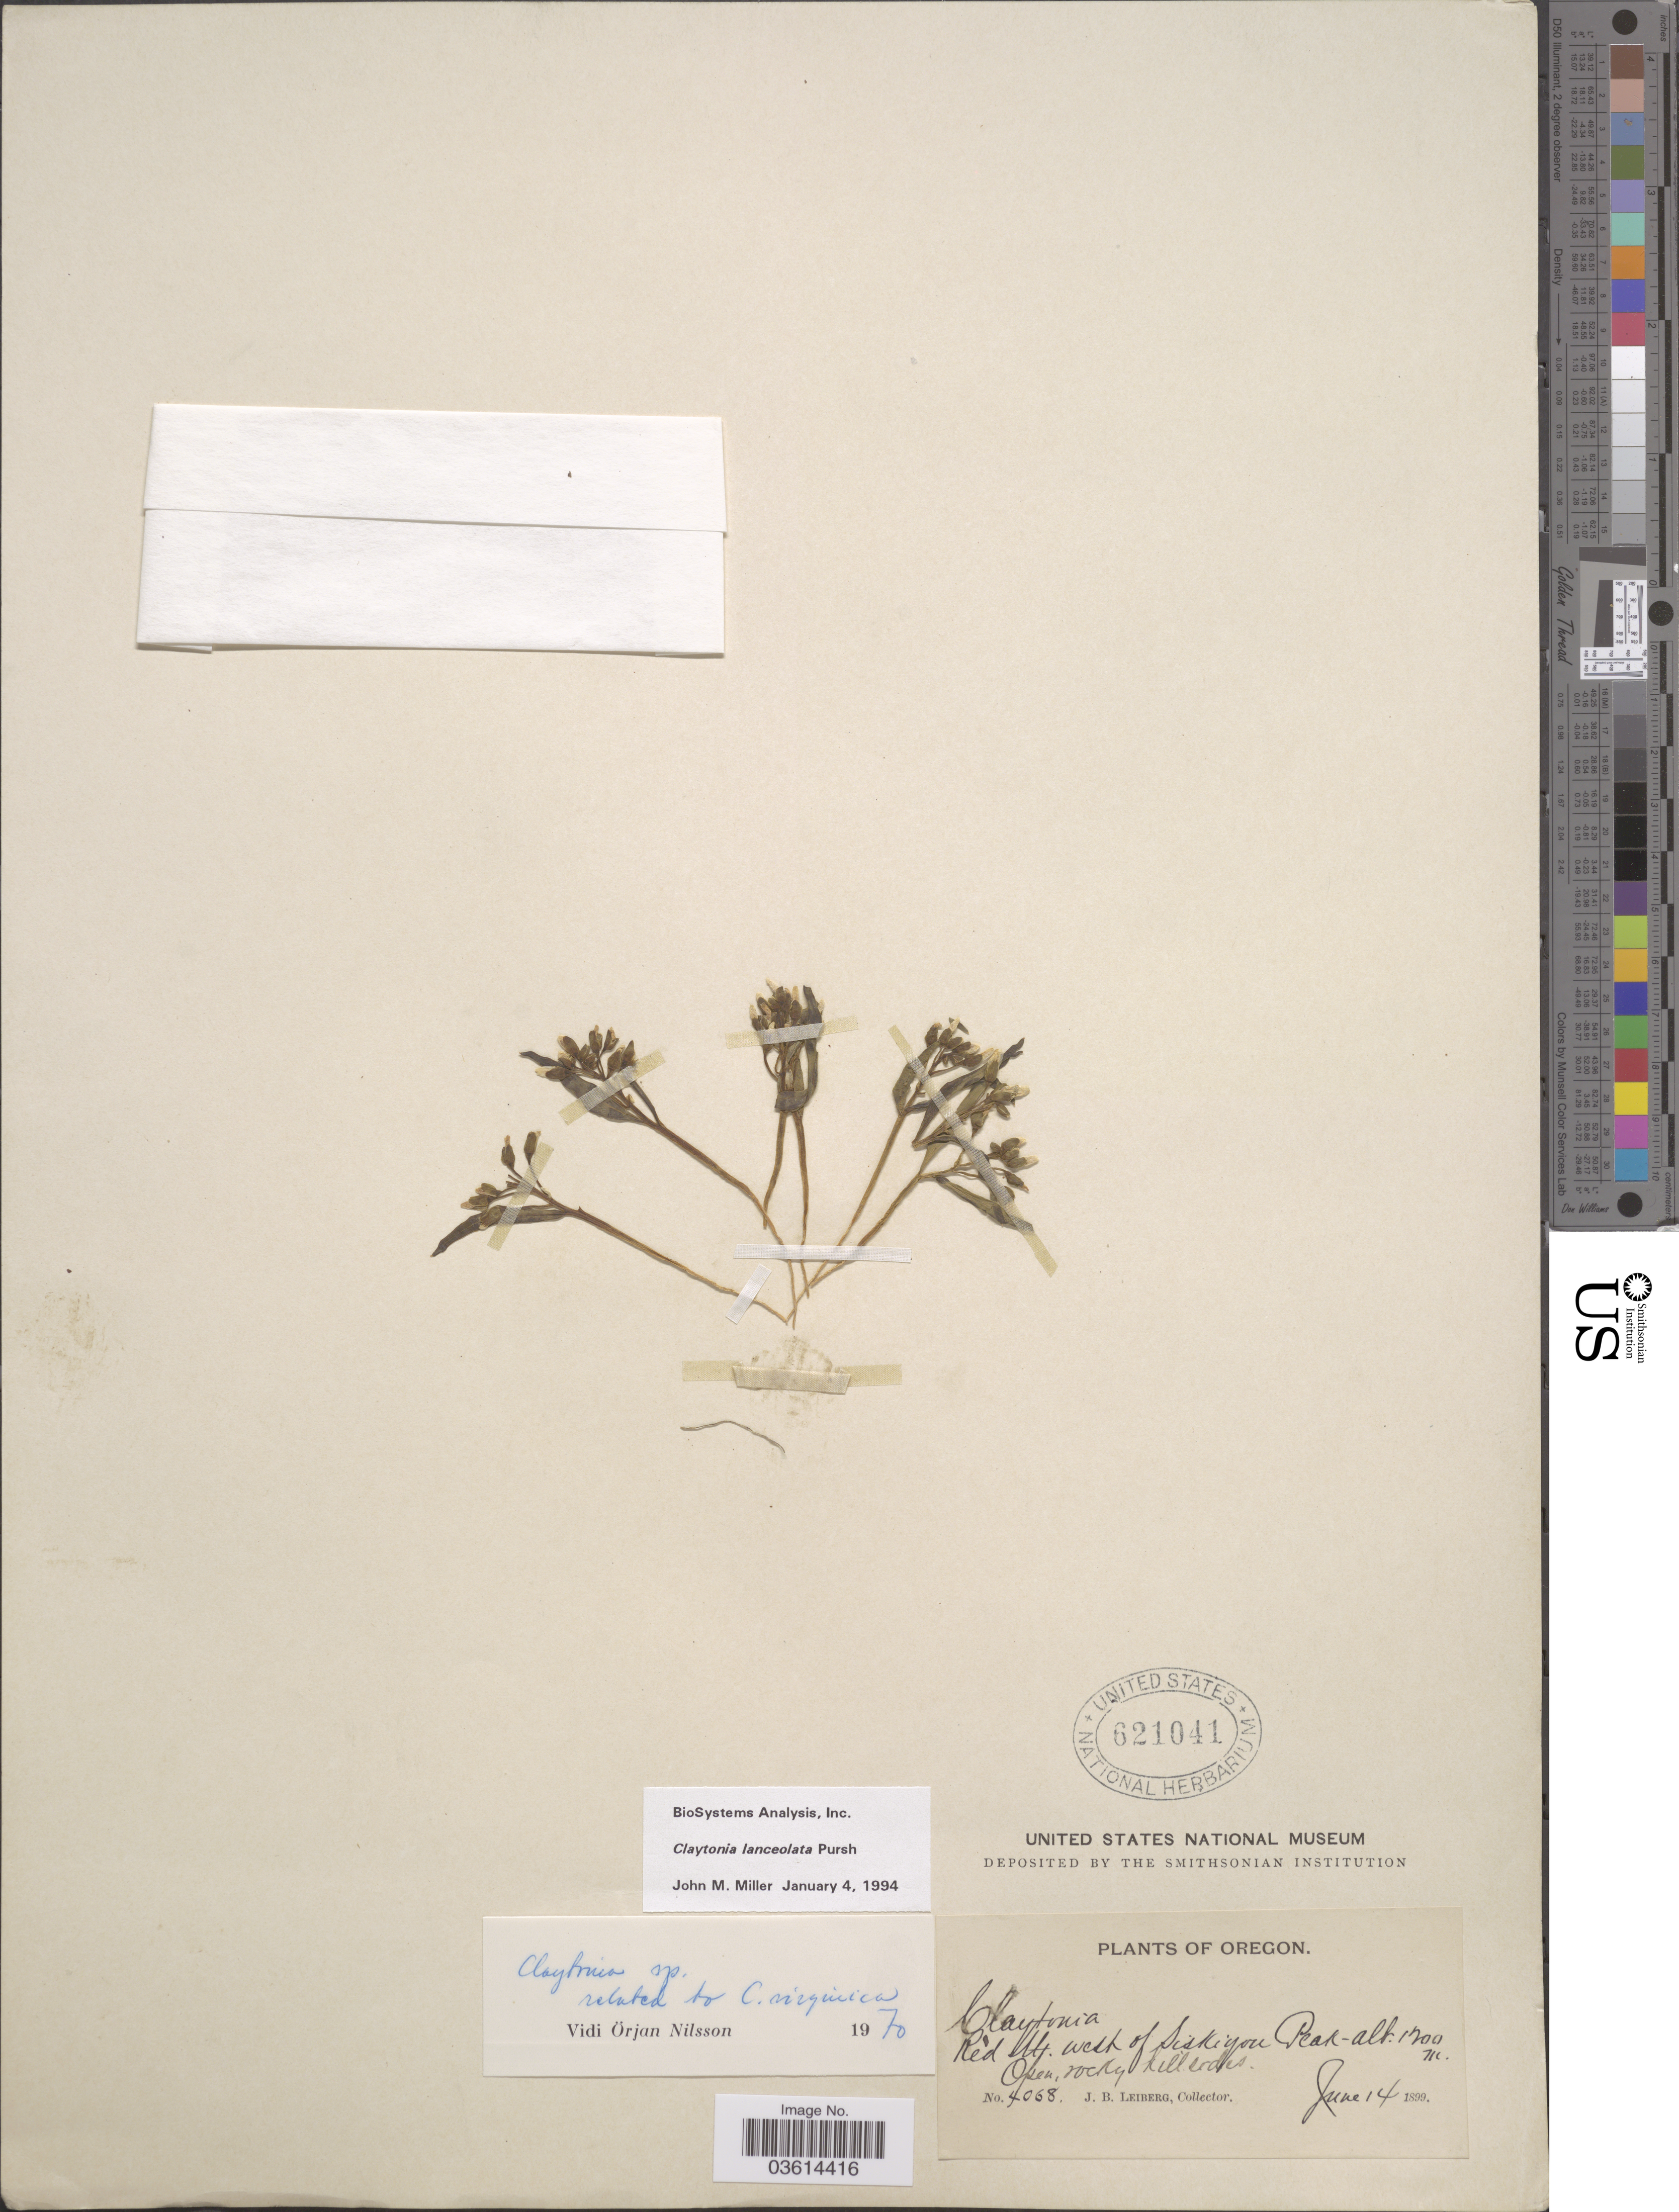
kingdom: Plantae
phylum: Tracheophyta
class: Magnoliopsida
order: Caryophyllales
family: Montiaceae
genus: Claytonia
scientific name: Claytonia lanceolata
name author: Pursh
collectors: J. B. Leiberg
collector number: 4068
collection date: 1899-06-14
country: United States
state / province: Oregon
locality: Red Mts. west of Siskiyou Peak.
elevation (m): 1200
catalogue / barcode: US 621041